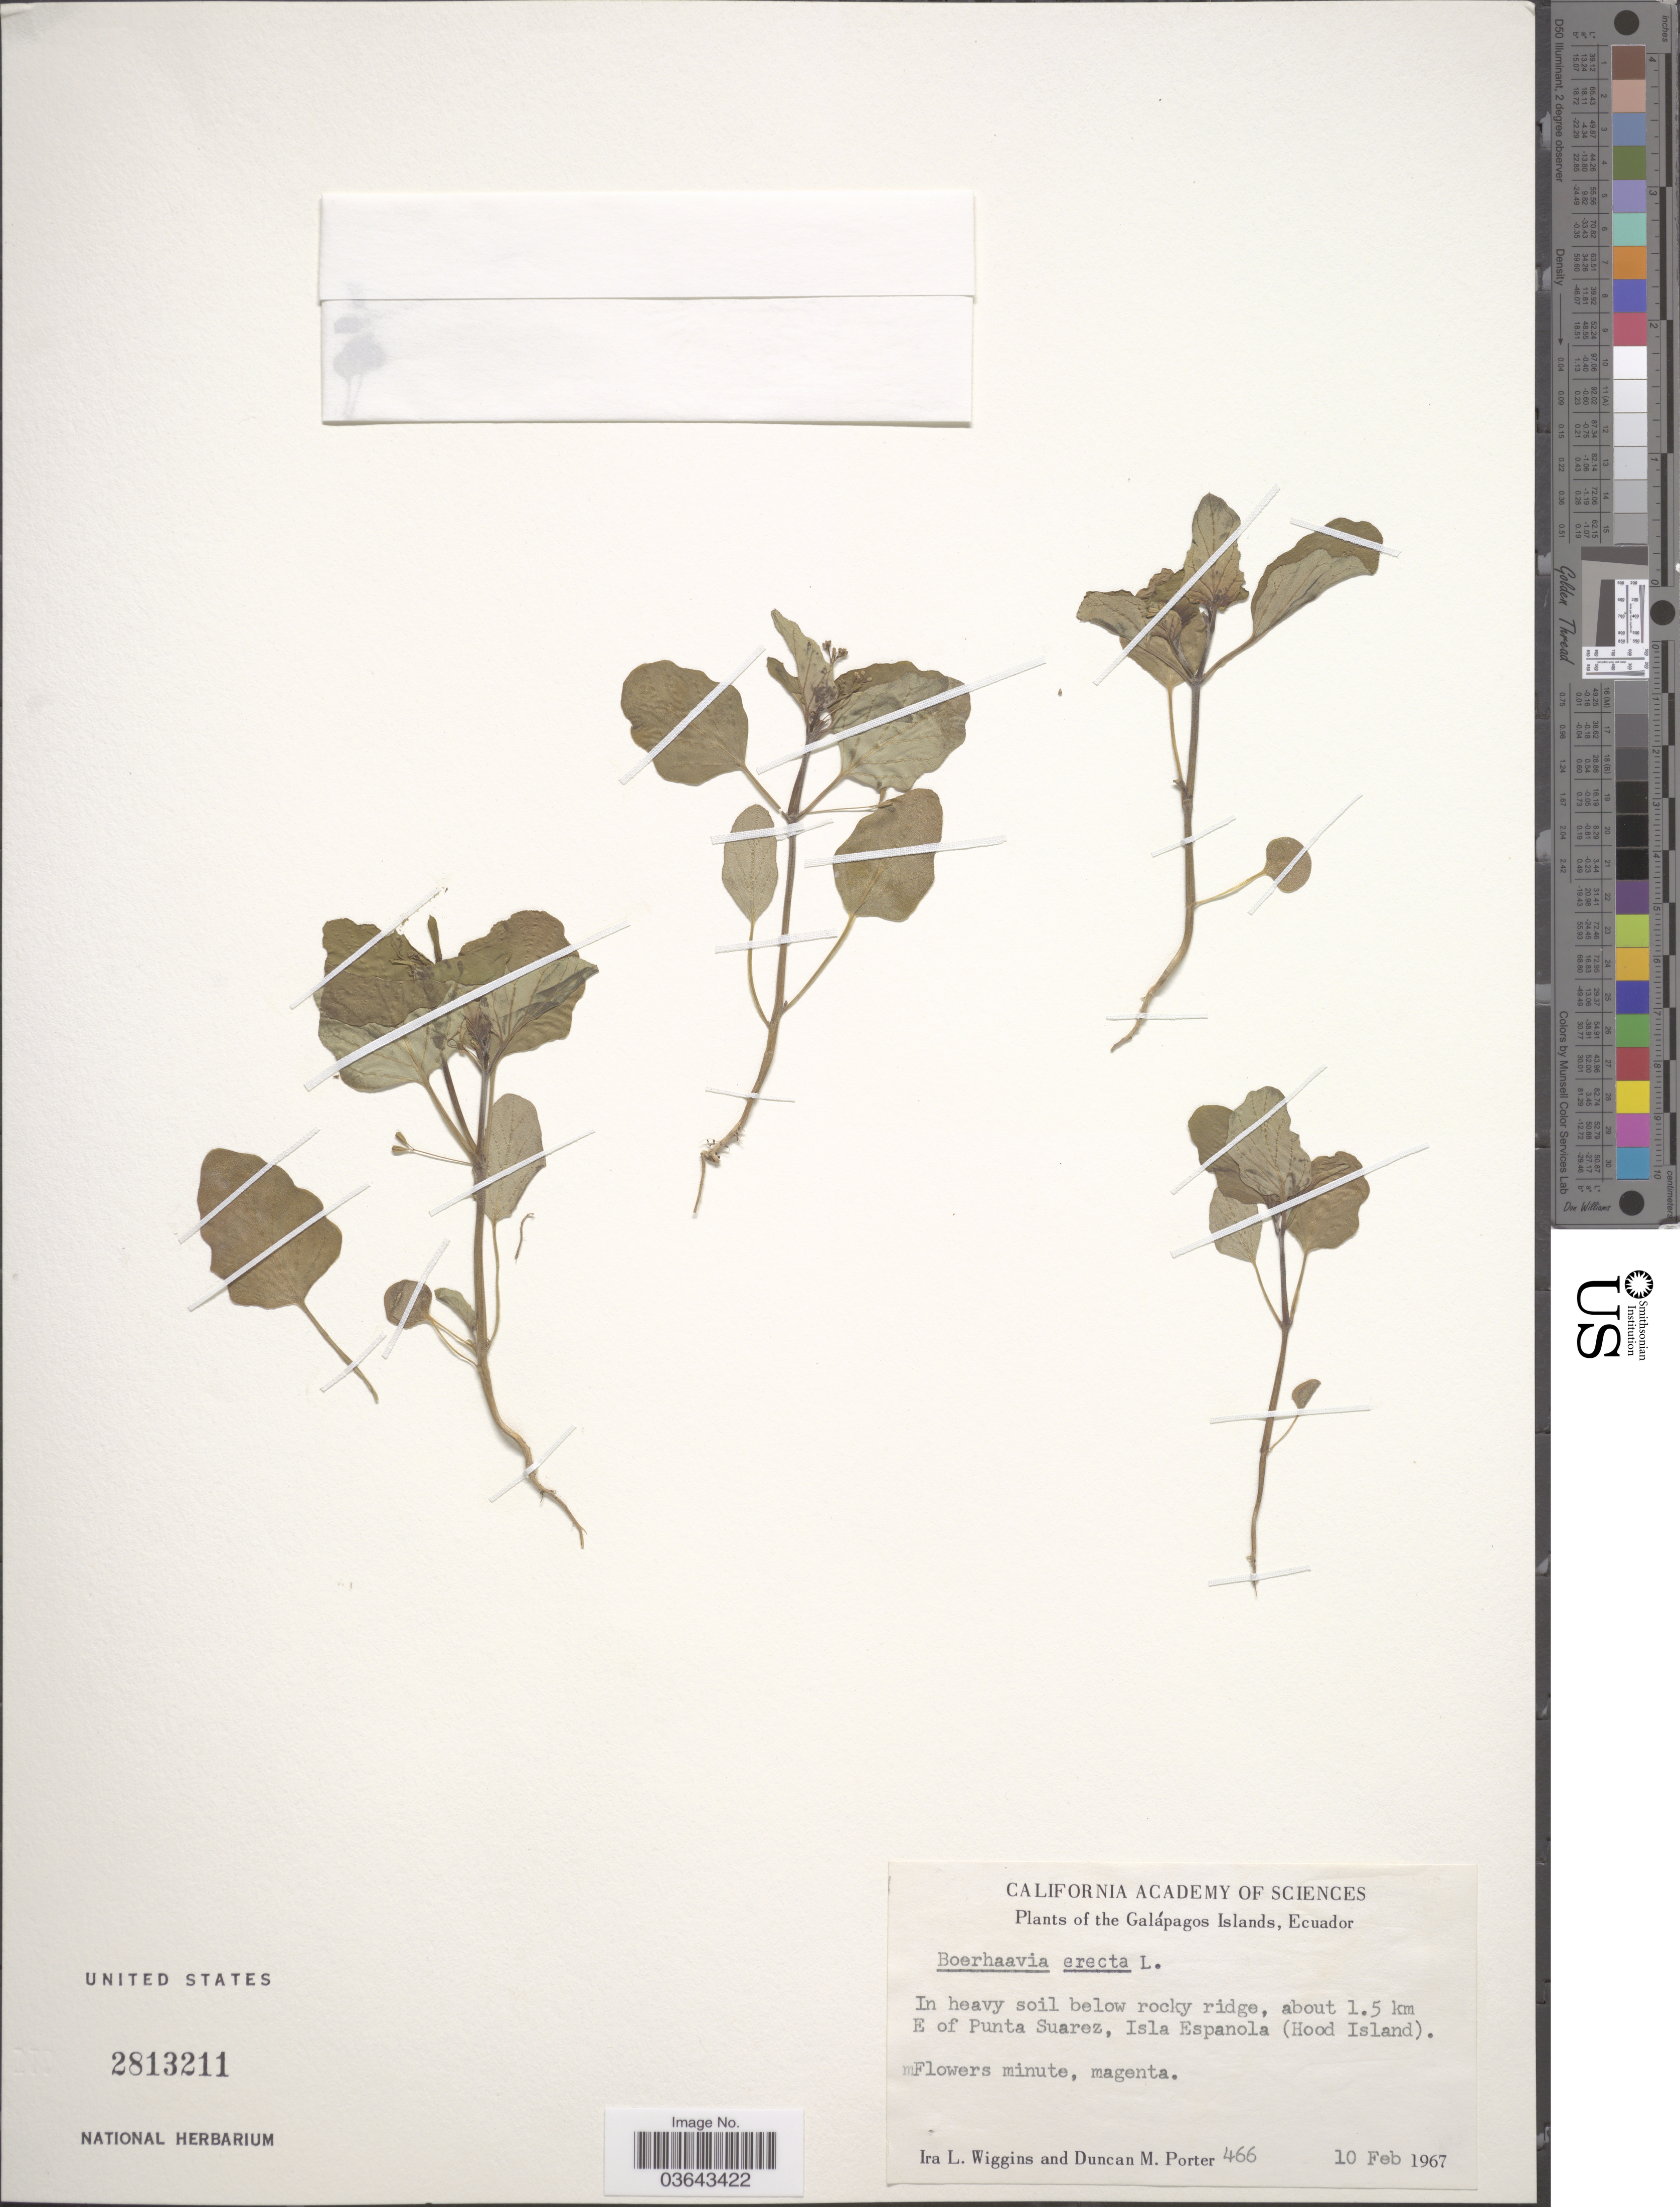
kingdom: Plantae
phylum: Tracheophyta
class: Magnoliopsida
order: Caryophyllales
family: Nyctaginaceae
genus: Boerhavia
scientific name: Boerhavia erecta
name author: L.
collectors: I. L. Wiggins & D. M. Porter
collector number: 466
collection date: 1967-02-10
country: Ecuador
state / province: Colón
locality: The Galápagos Islands. About 1.5 km E of Punta Suarez, Isla Espanola (Hood Island).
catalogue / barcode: US 2813211